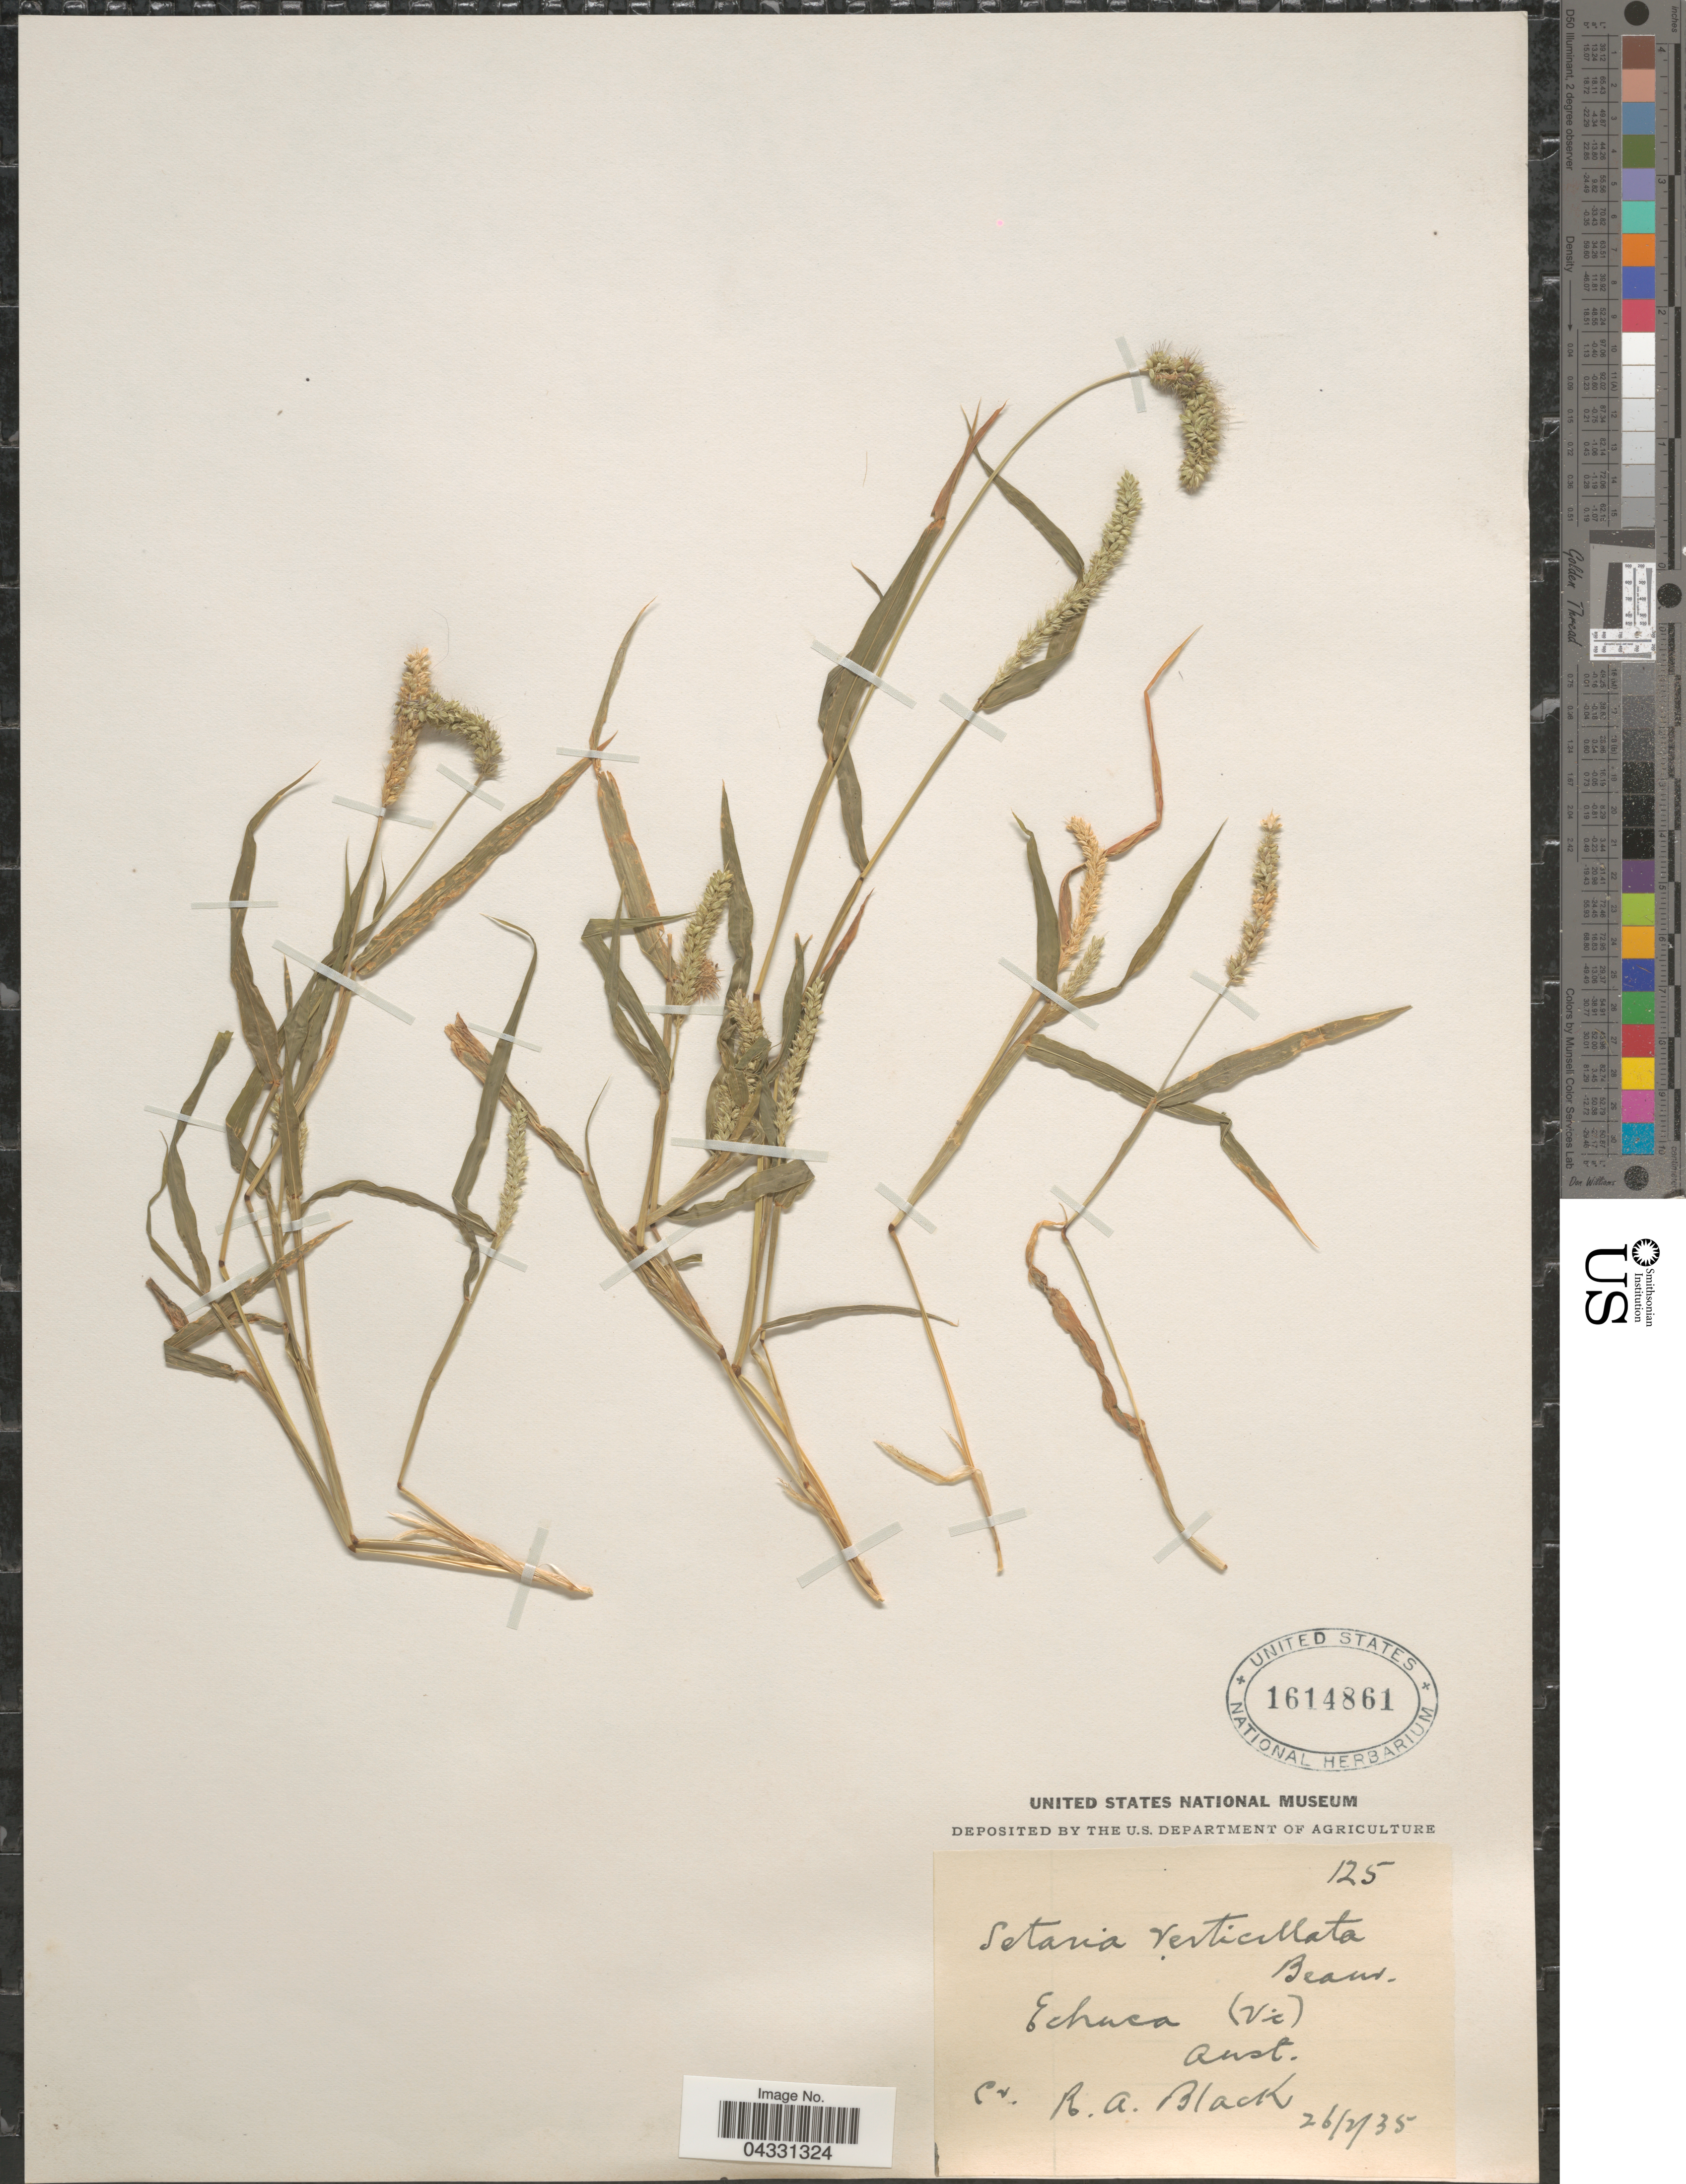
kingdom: Plantae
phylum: Tracheophyta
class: Liliopsida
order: Poales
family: Poaceae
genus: Setaria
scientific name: Setaria verticillata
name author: (L.) P. Beauv.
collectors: R. A. Black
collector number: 125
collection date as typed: Transcribed d/m/y: 26/2/35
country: Australia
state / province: Victoria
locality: Echuca (Vic).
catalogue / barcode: US 1614861